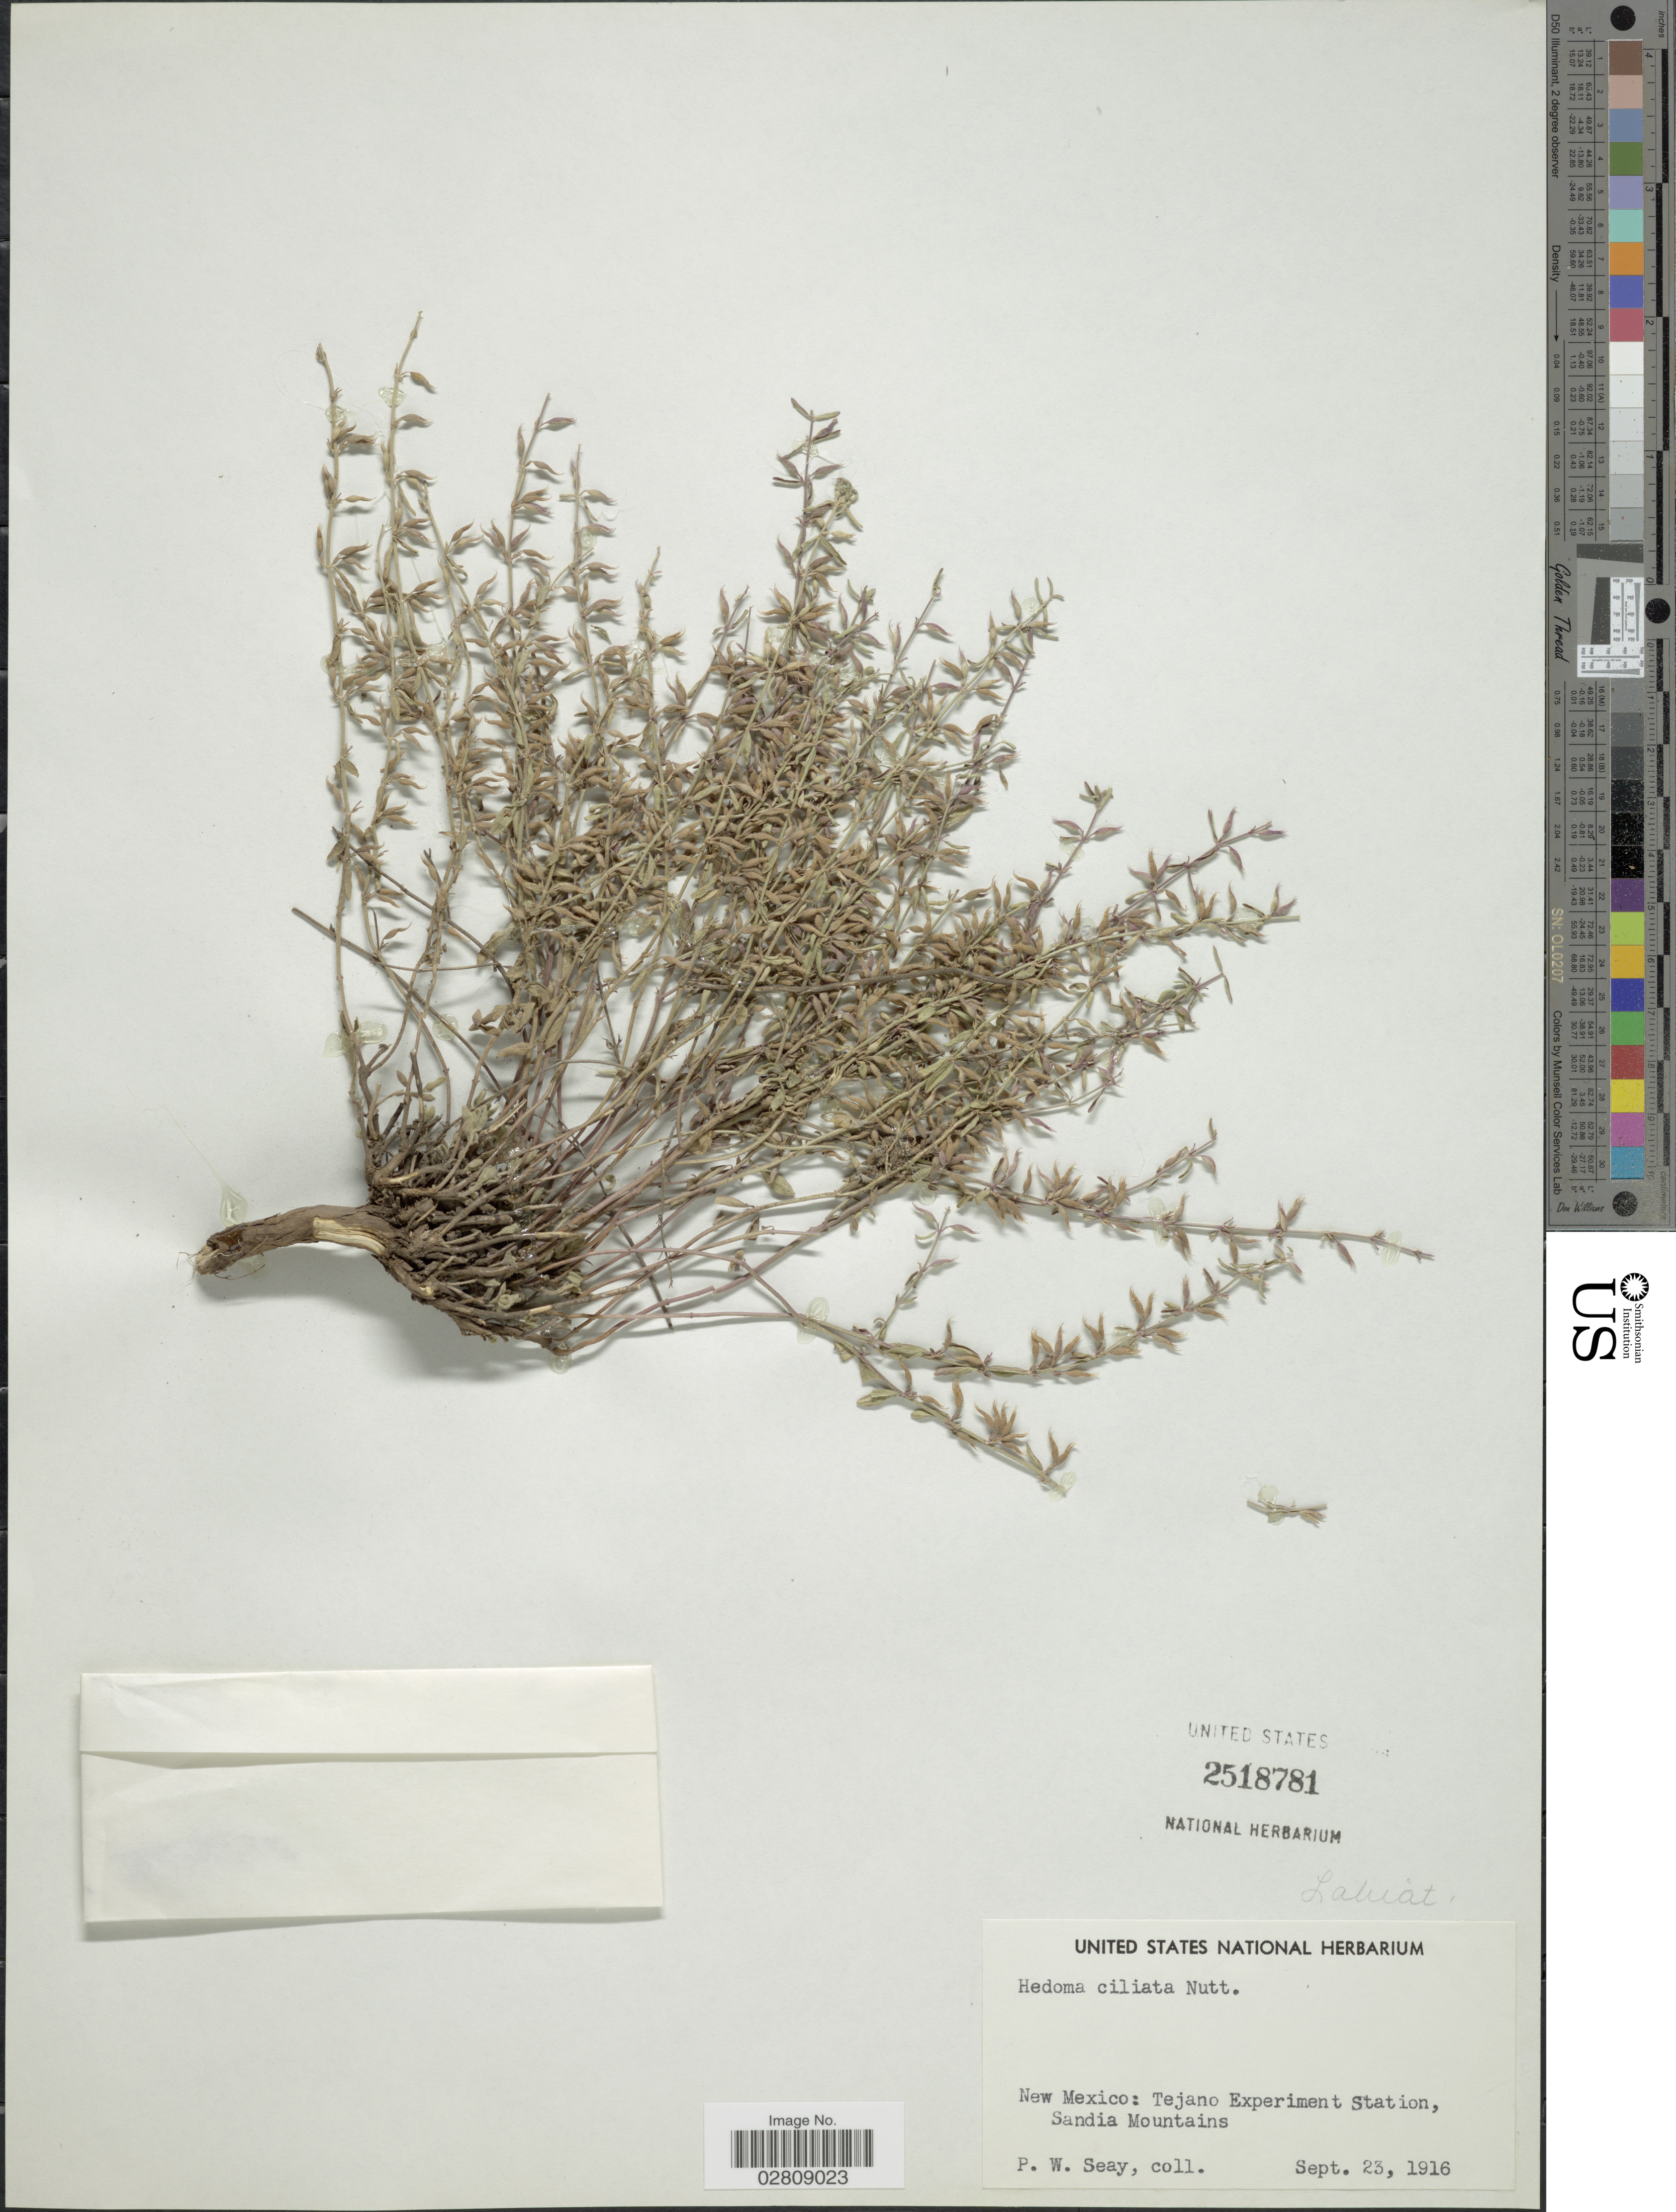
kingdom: Plantae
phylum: Tracheophyta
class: Magnoliopsida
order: Lamiales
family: Lamiaceae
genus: Hedeoma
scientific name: Hedeoma sp.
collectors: P. Seay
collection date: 1916-09-23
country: United States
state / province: New Mexico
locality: Tejano Experiment Station, Sandia Mountains.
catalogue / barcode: US 2518781